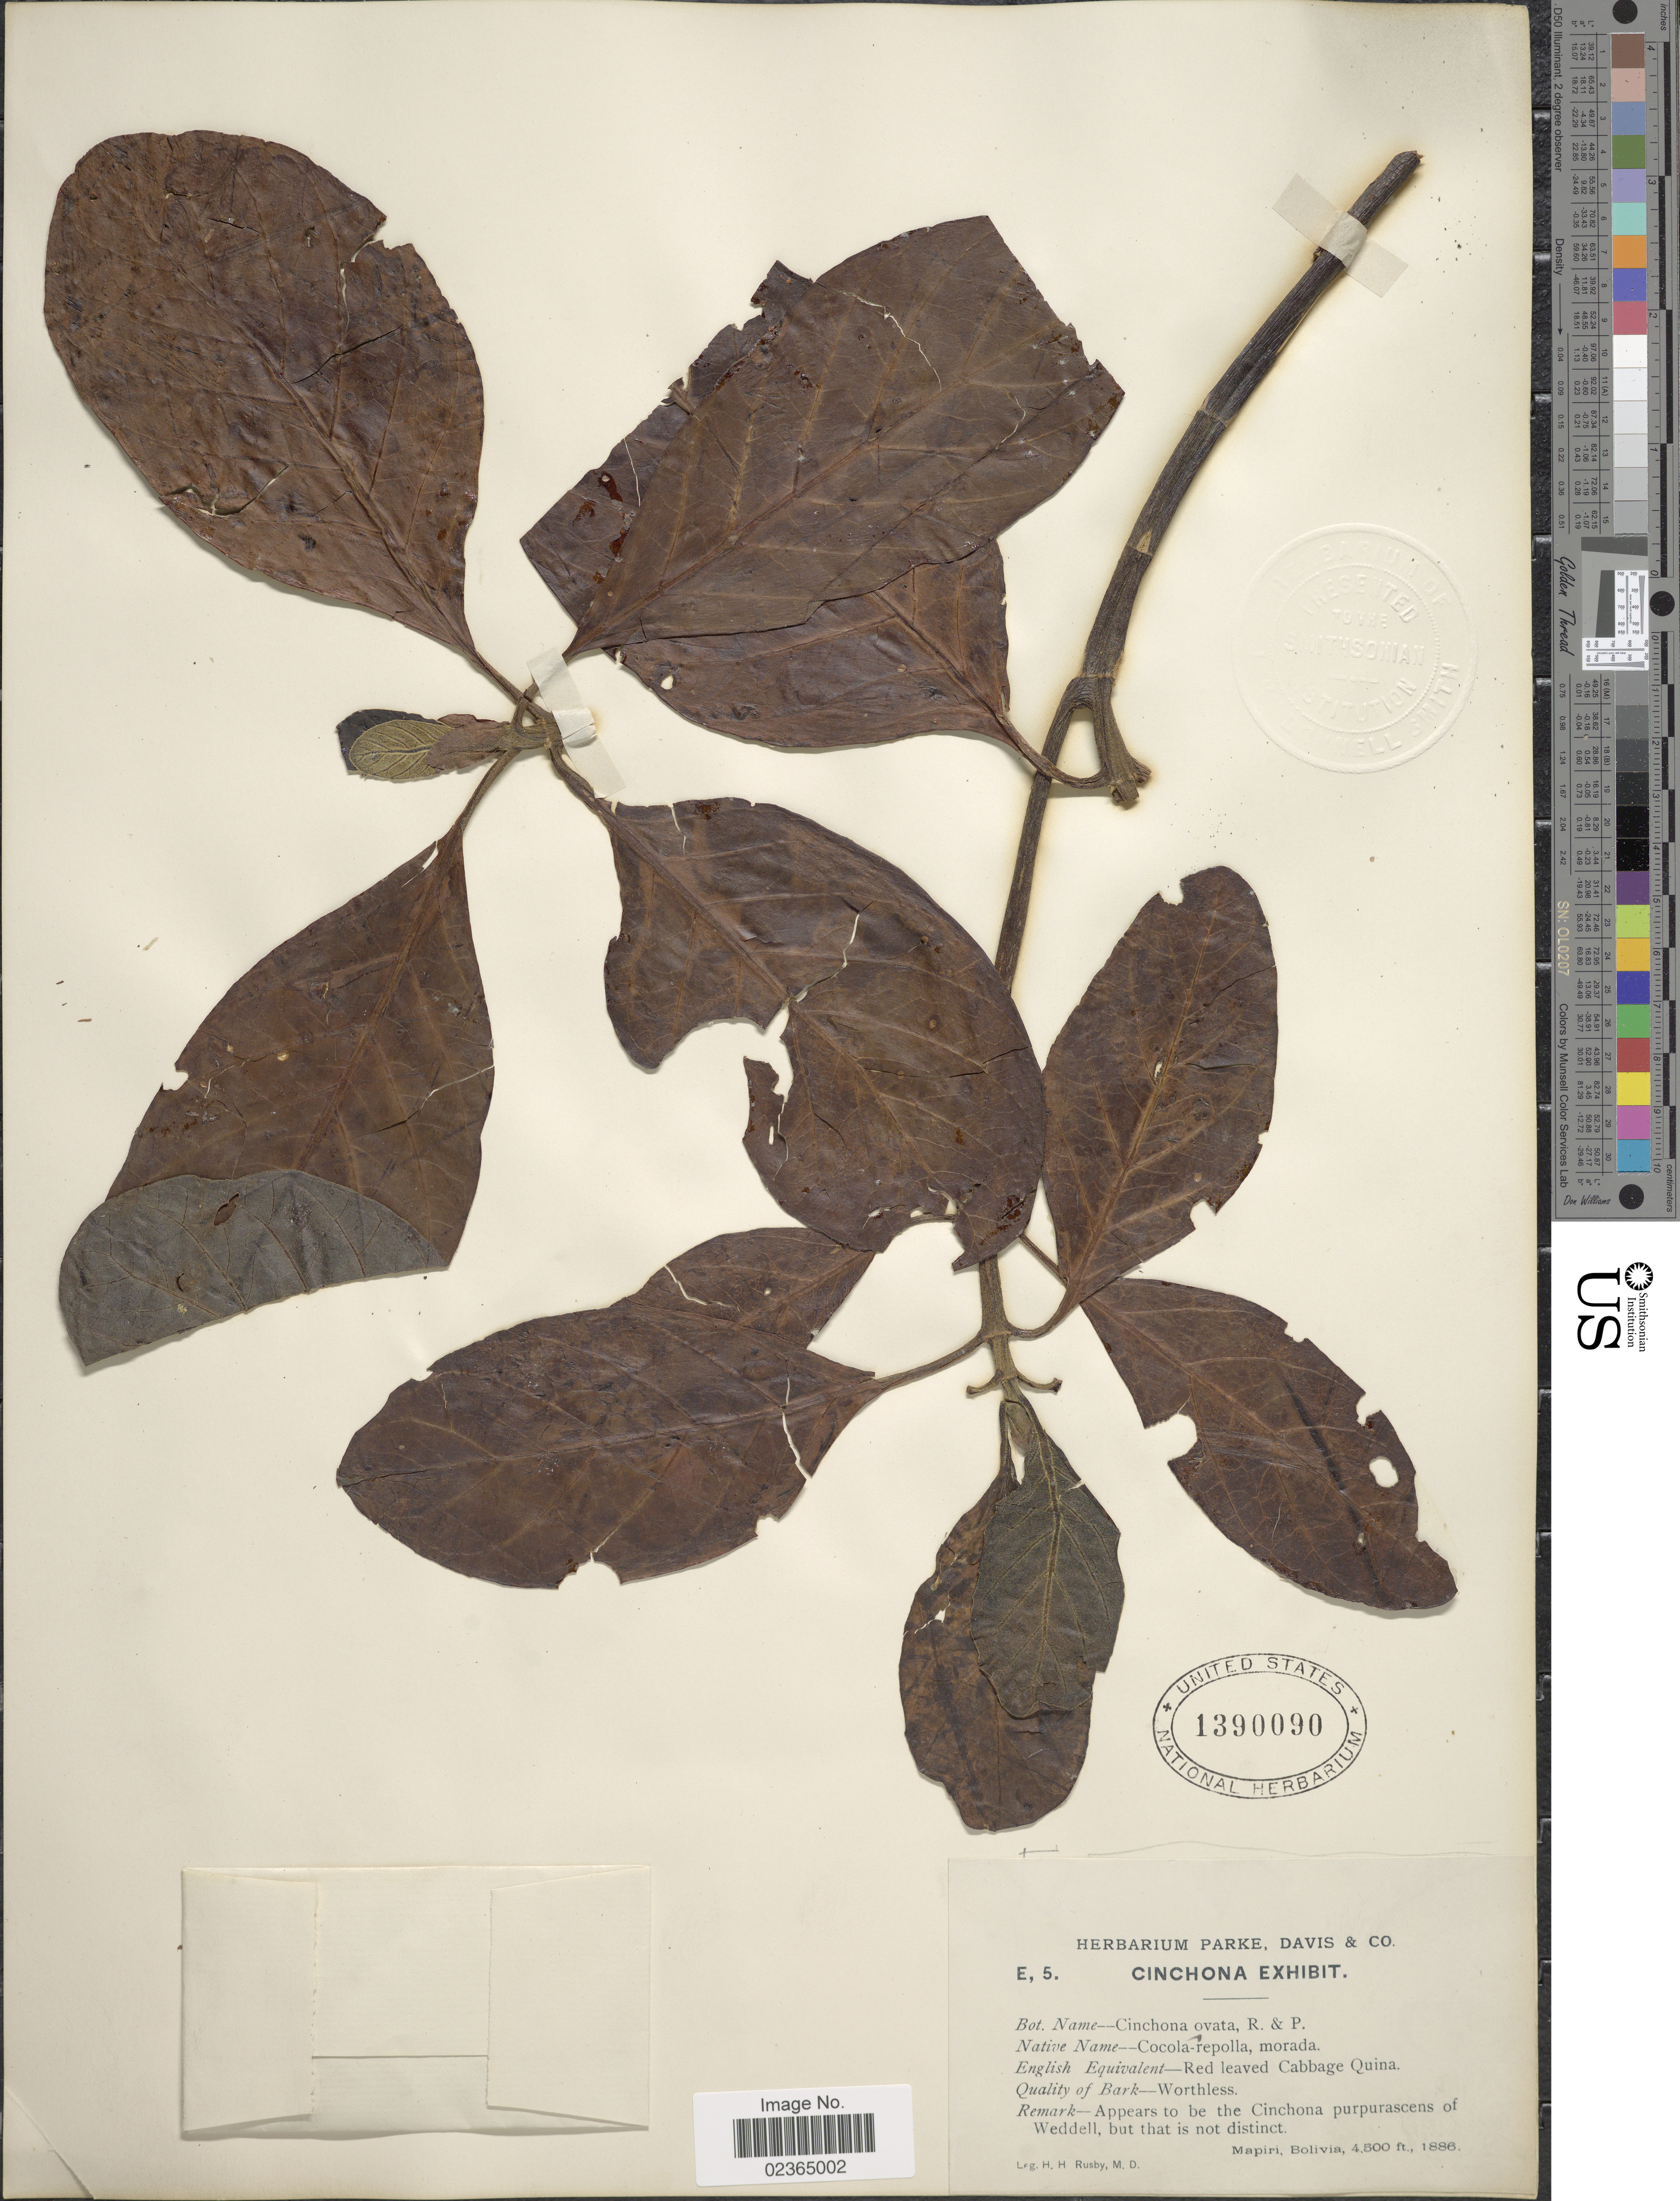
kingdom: Plantae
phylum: Tracheophyta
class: Magnoliopsida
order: Gentianales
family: Rubiaceae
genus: Cinchona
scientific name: Cinchona pubescens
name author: Vahl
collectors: H. H. Rusby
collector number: E, 5.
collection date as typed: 1886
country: Bolivia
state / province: La Páz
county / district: Larecaja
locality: Mapiri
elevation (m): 1372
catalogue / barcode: US 1390090